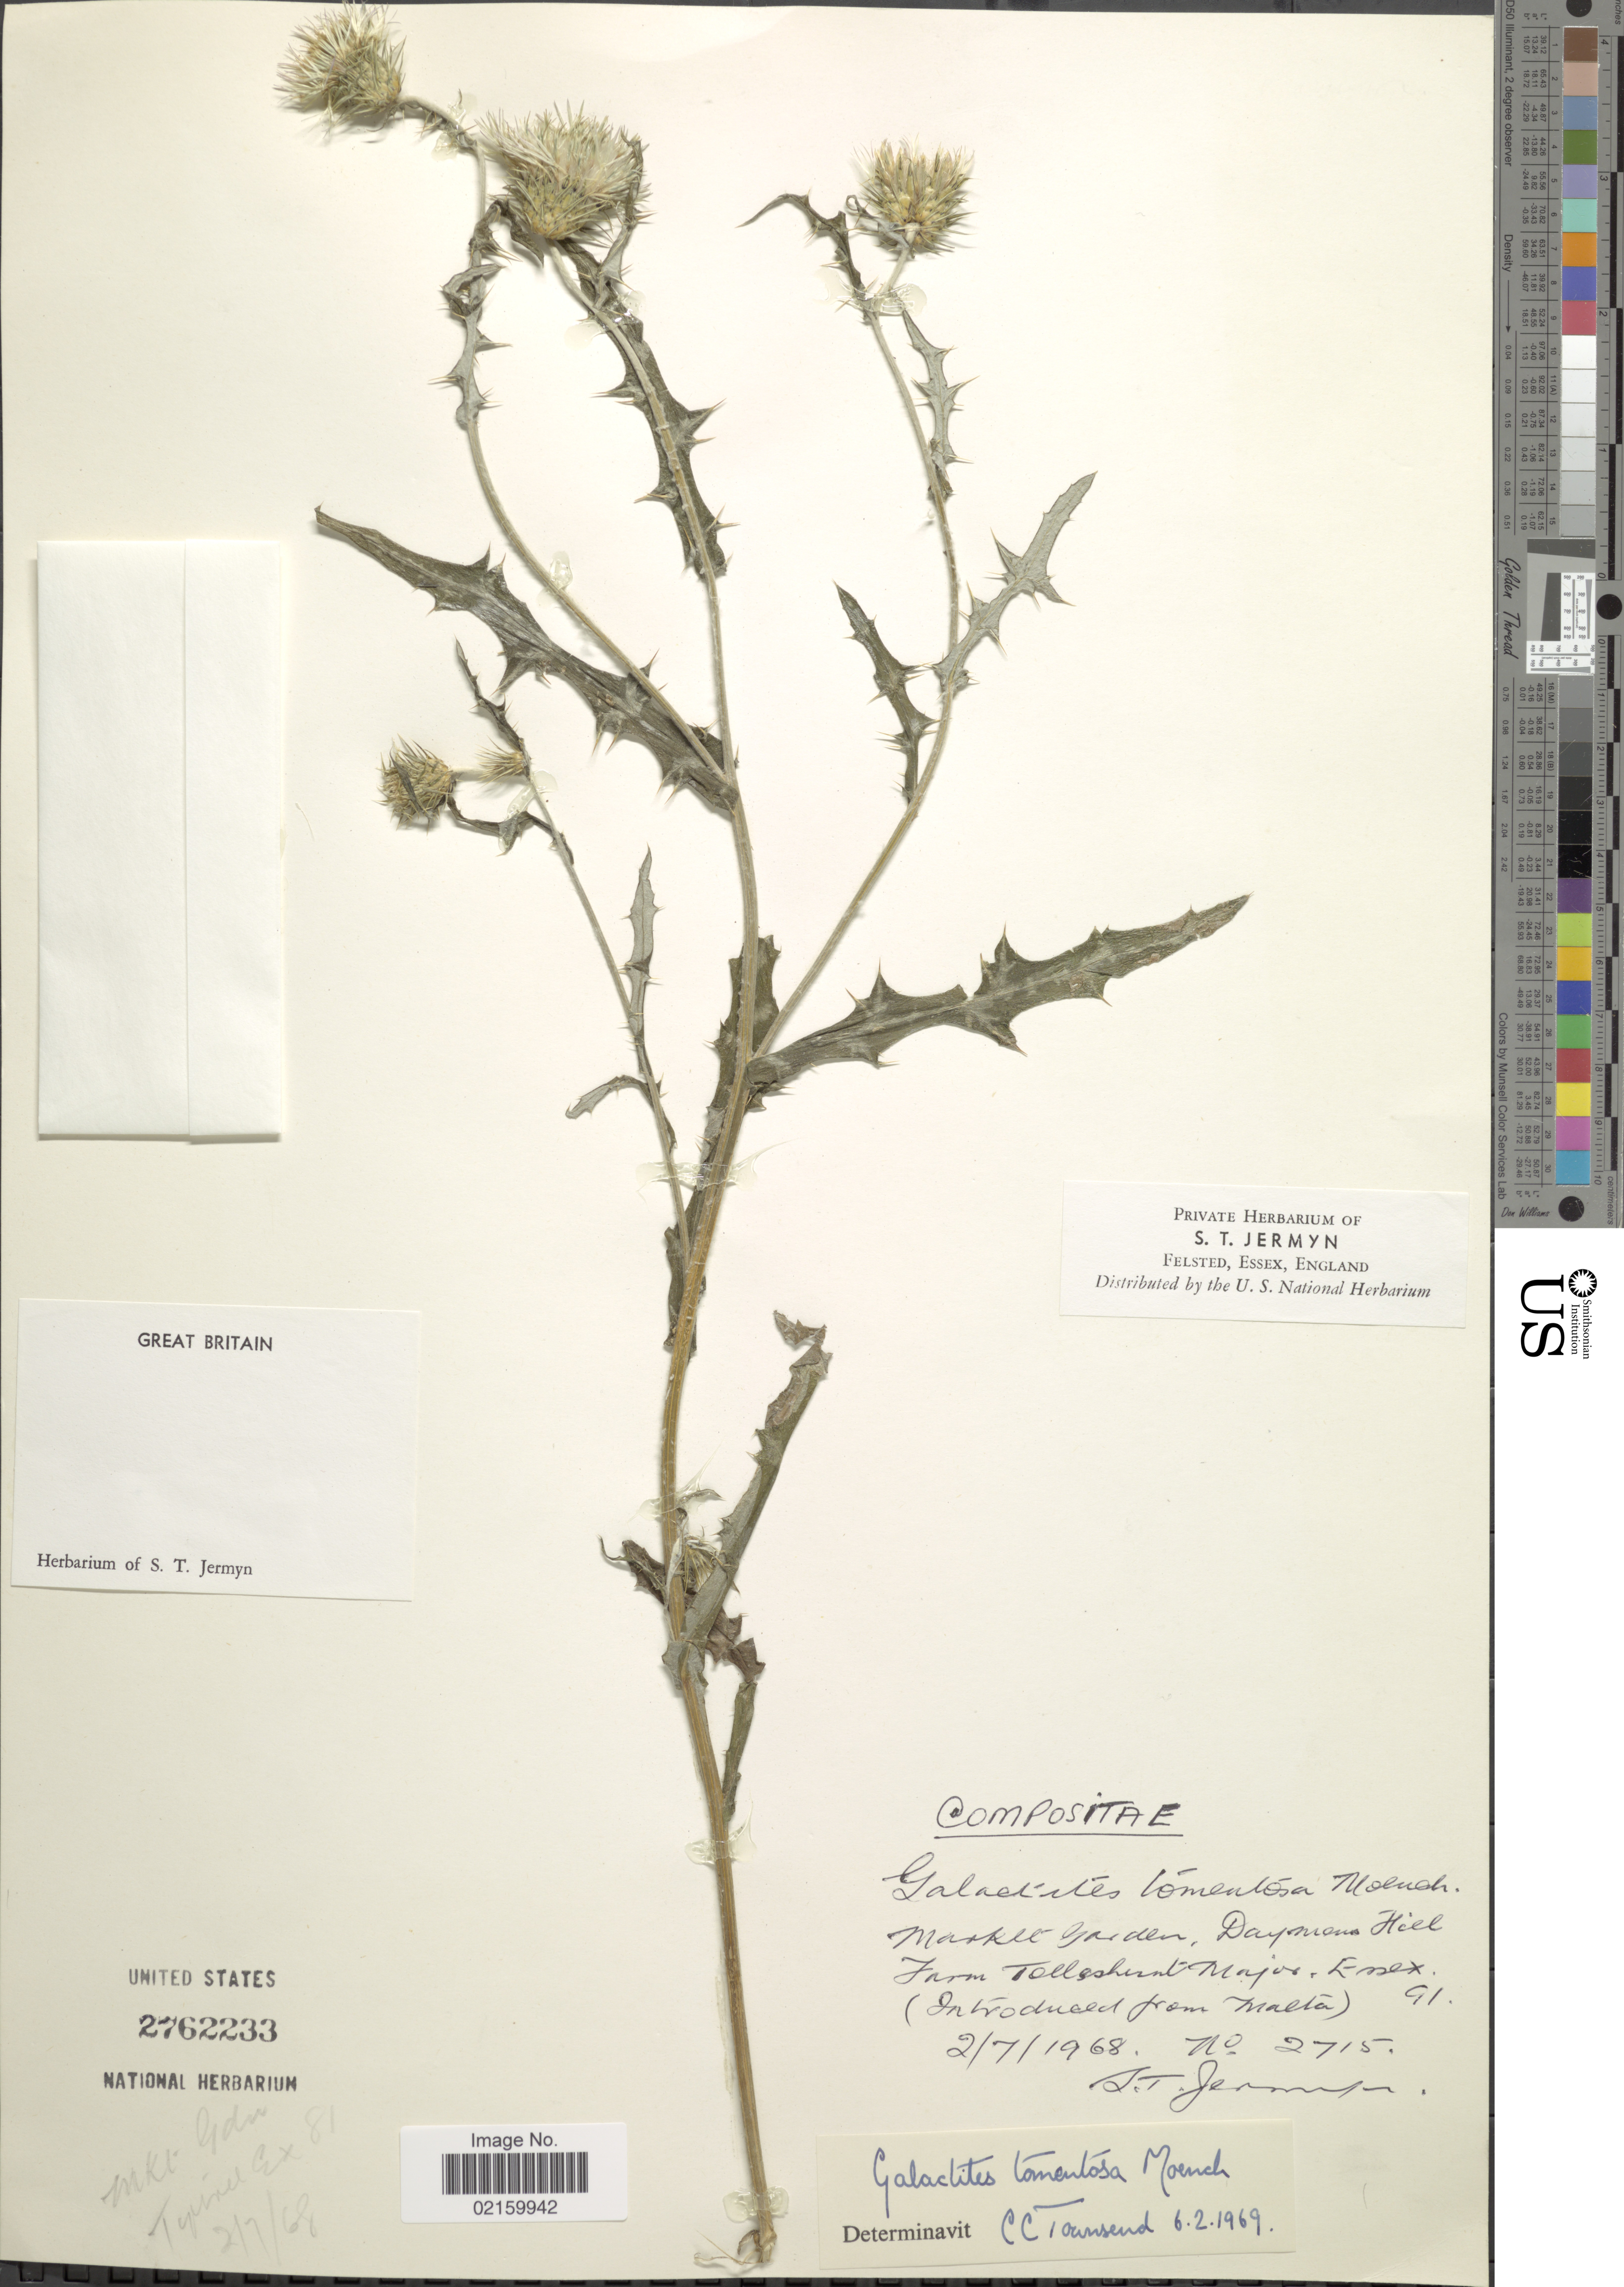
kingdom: Plantae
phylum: Tracheophyta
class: Magnoliopsida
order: Asterales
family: Asteraceae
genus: Galactites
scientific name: Galactites tomentosa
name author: Moench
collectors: S. Jermyn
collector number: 2715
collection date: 1968-07-02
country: United Kingdom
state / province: England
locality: Market Garden, Dayman Hill From Tollschern Major Essex. 91 (Introduced from Malta) Great Britain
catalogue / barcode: US 2762233